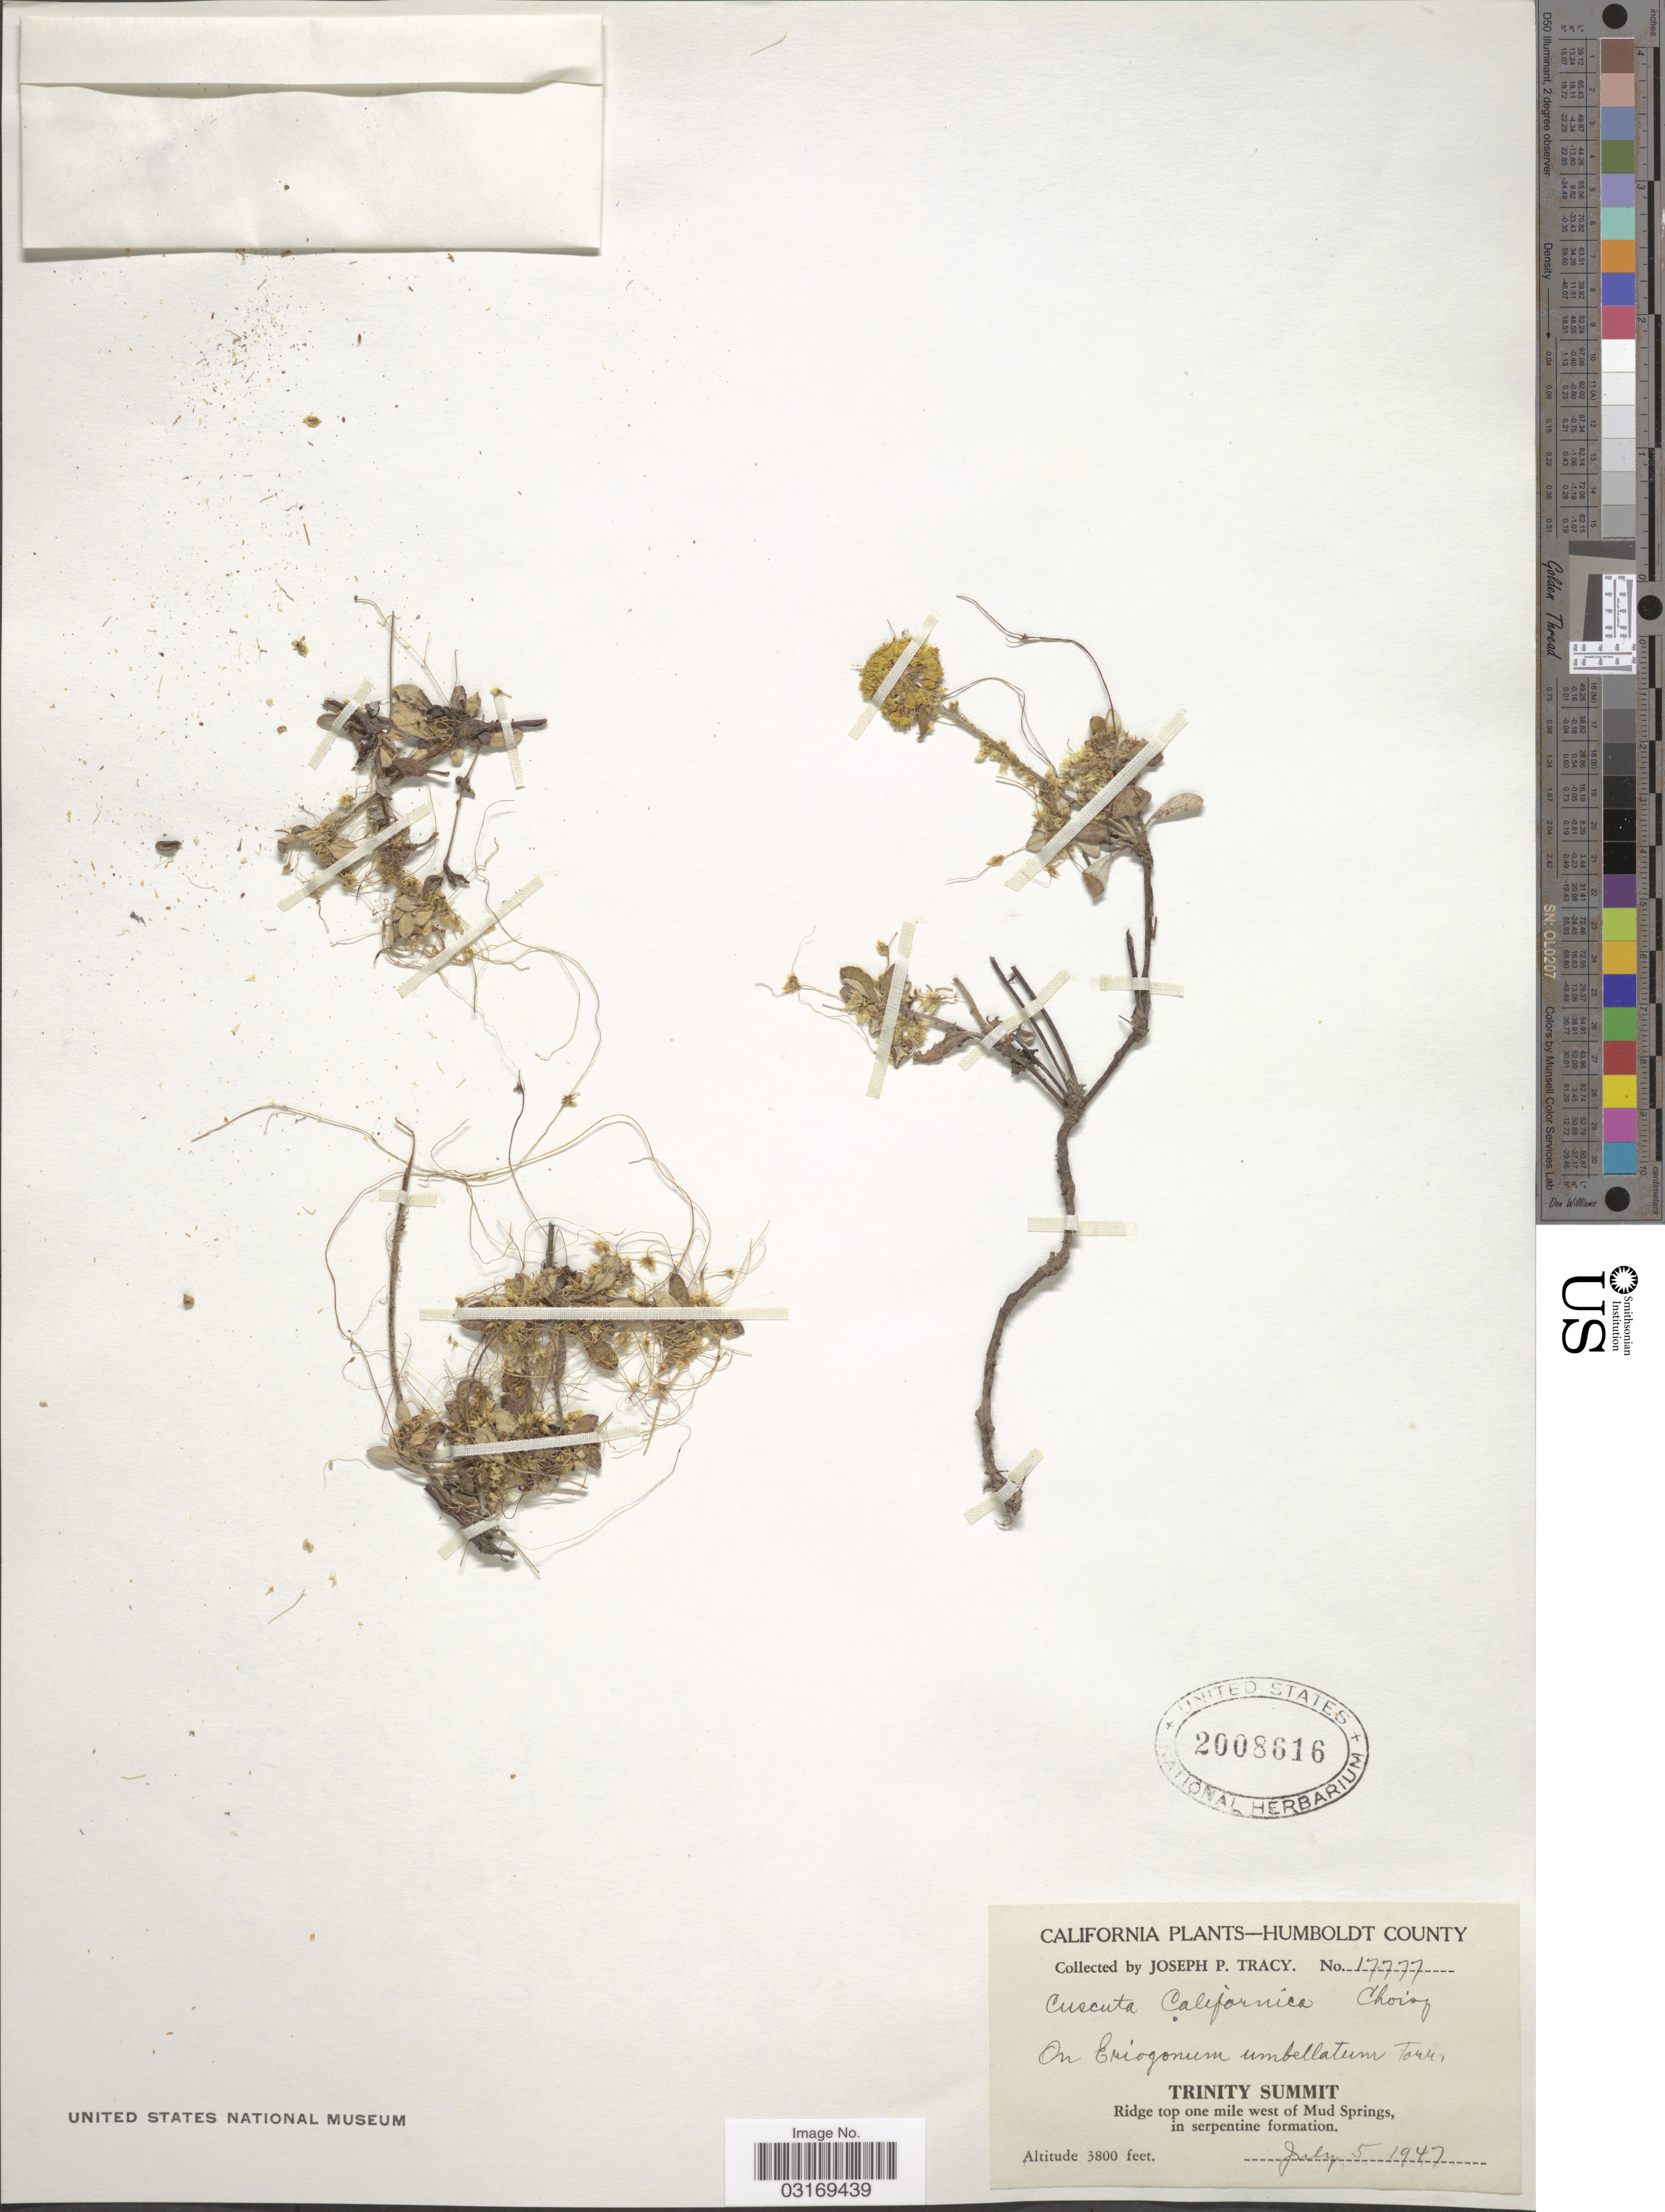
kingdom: Plantae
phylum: Tracheophyta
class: Magnoliopsida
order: Solanales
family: Convolvulaceae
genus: Cuscuta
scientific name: Cuscuta californica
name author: Hook. & Arn.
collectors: J. Tracy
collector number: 17777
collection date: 1947-07-05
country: United States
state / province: California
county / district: Humboldt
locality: Humboldt County. Trinity Summit. Ridge top one mile west of Mud Springs, in serpentine formation.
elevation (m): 1158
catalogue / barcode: US 2008616